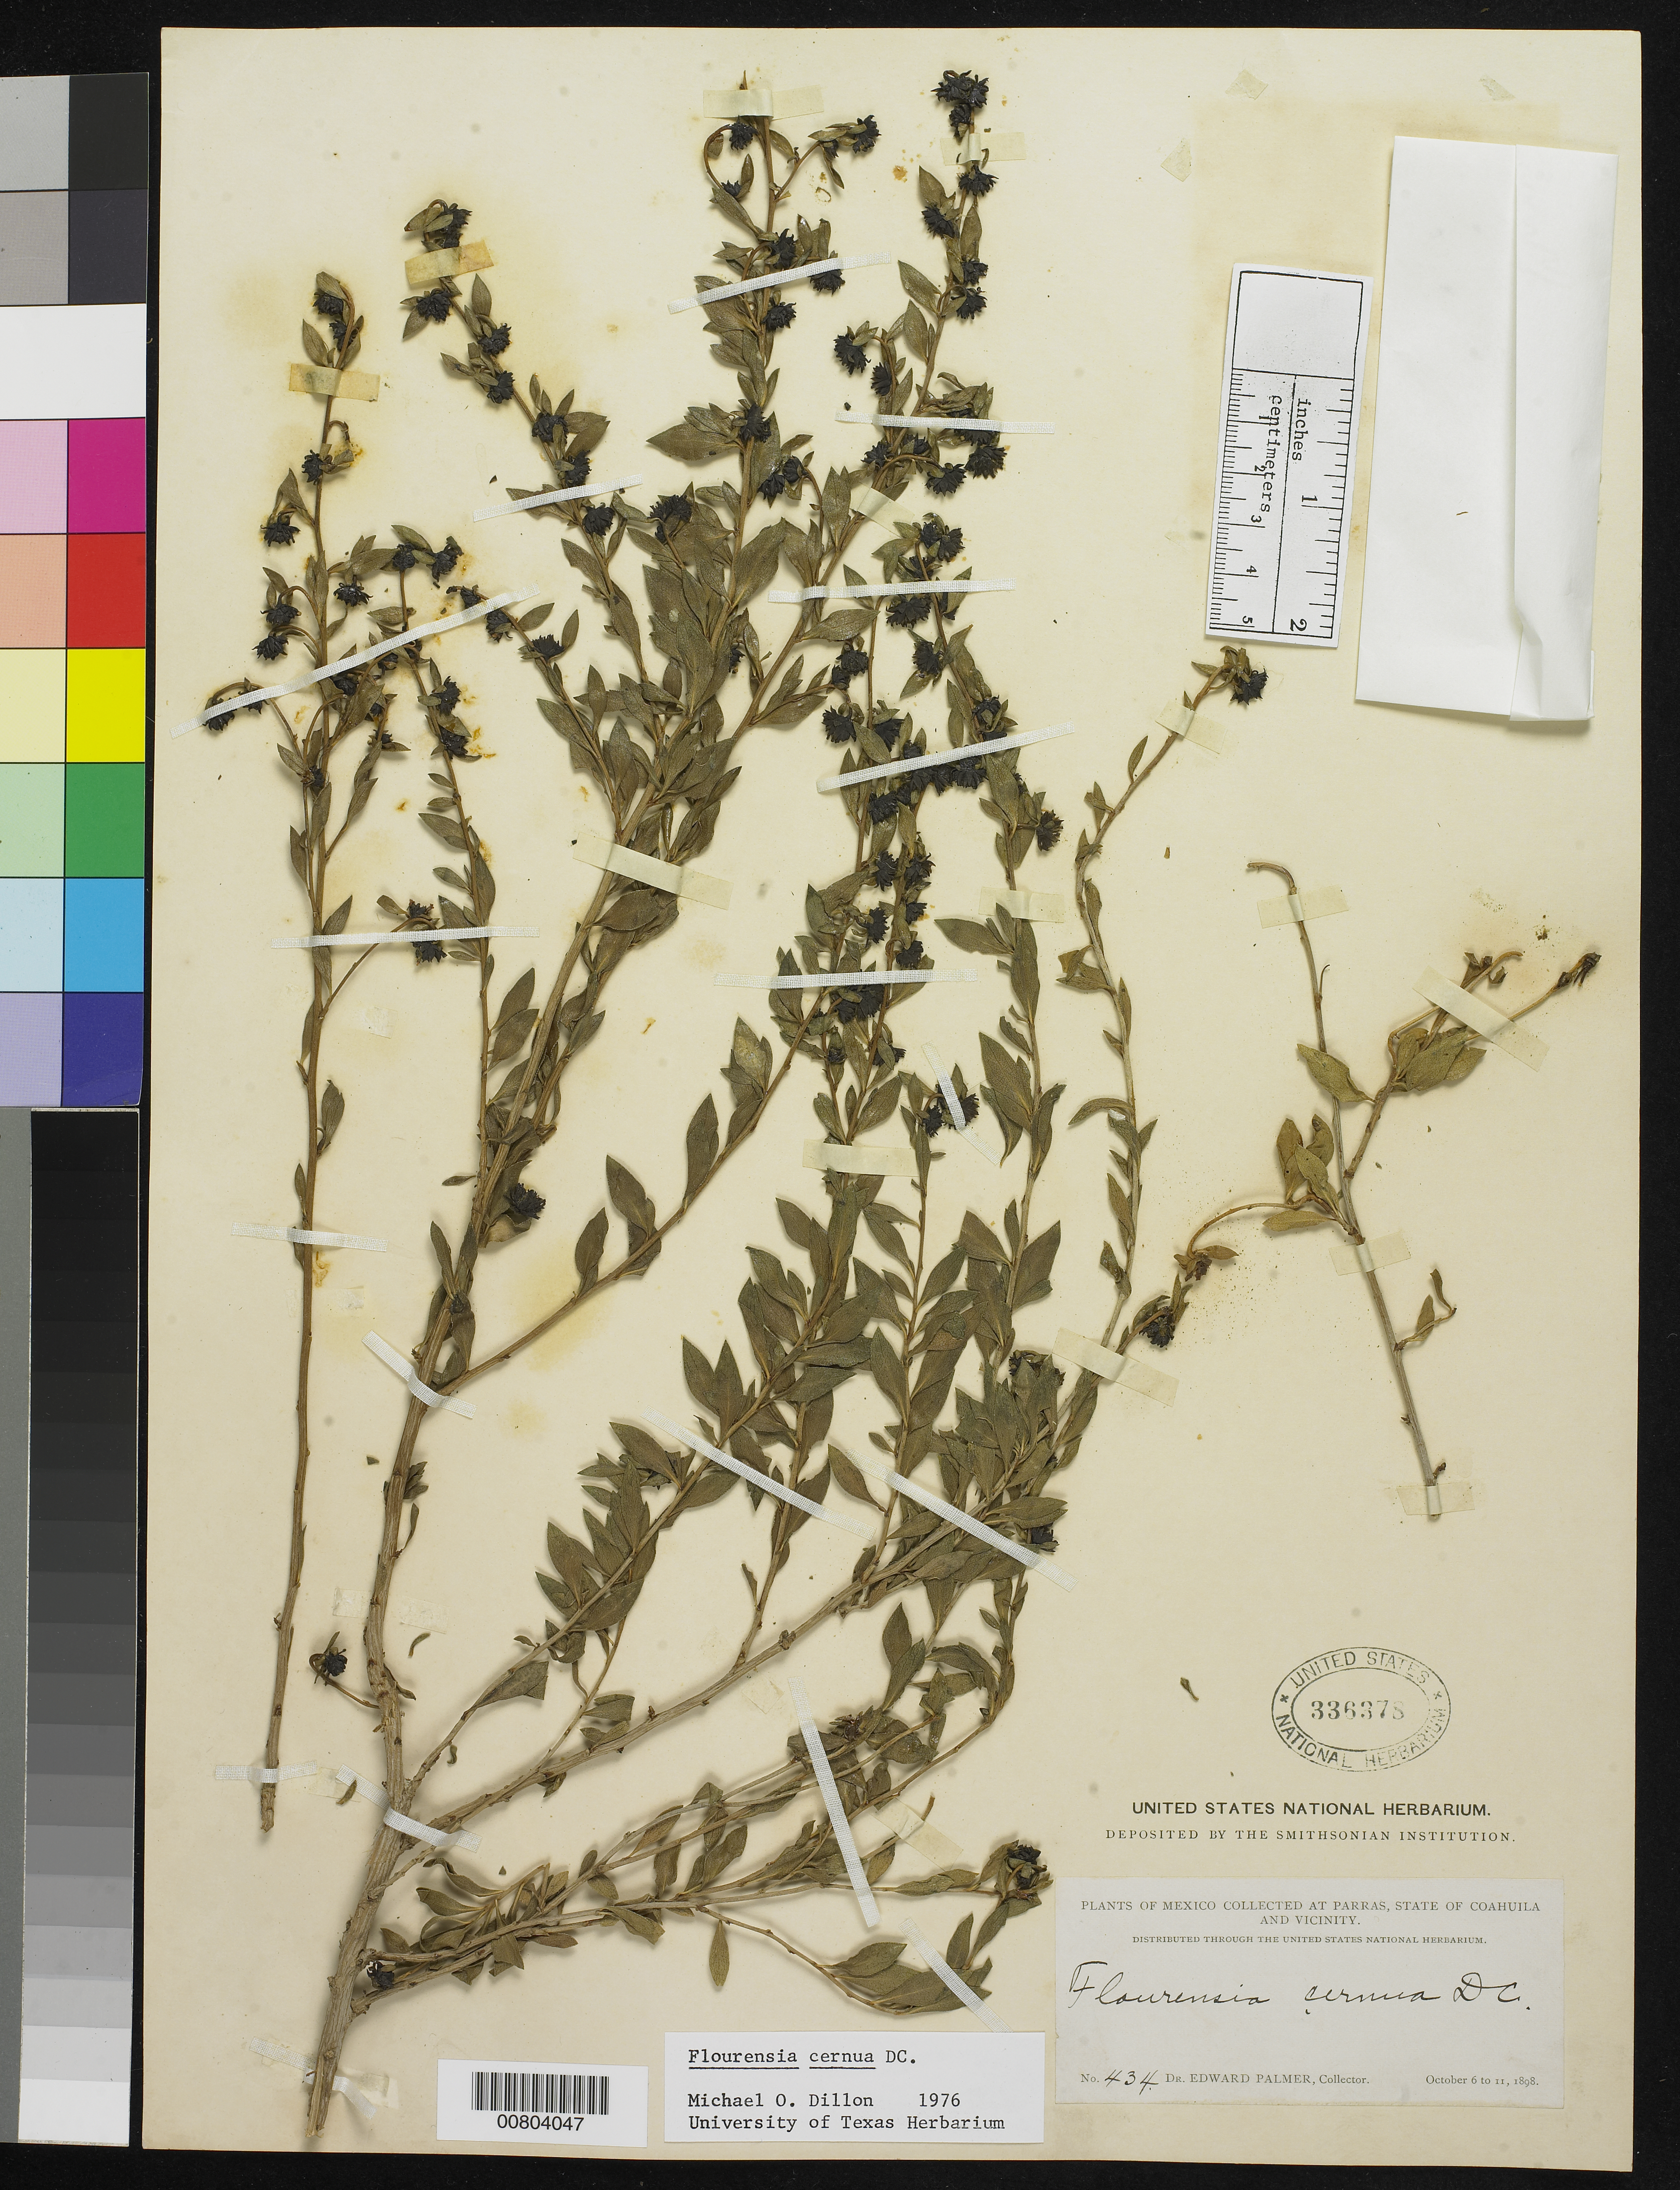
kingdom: Plantae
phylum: Tracheophyta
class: Magnoliopsida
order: Asterales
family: Asteraceae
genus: Flourensia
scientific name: Flourensia cernua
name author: DC.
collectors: E. Palmer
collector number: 434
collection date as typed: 06 Oct 1898 to 11 Oct 1898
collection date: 1898-10-06/1898-10-11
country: Mexico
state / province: Coahuila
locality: Parras, Coahuila and vicinity.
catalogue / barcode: US 336378